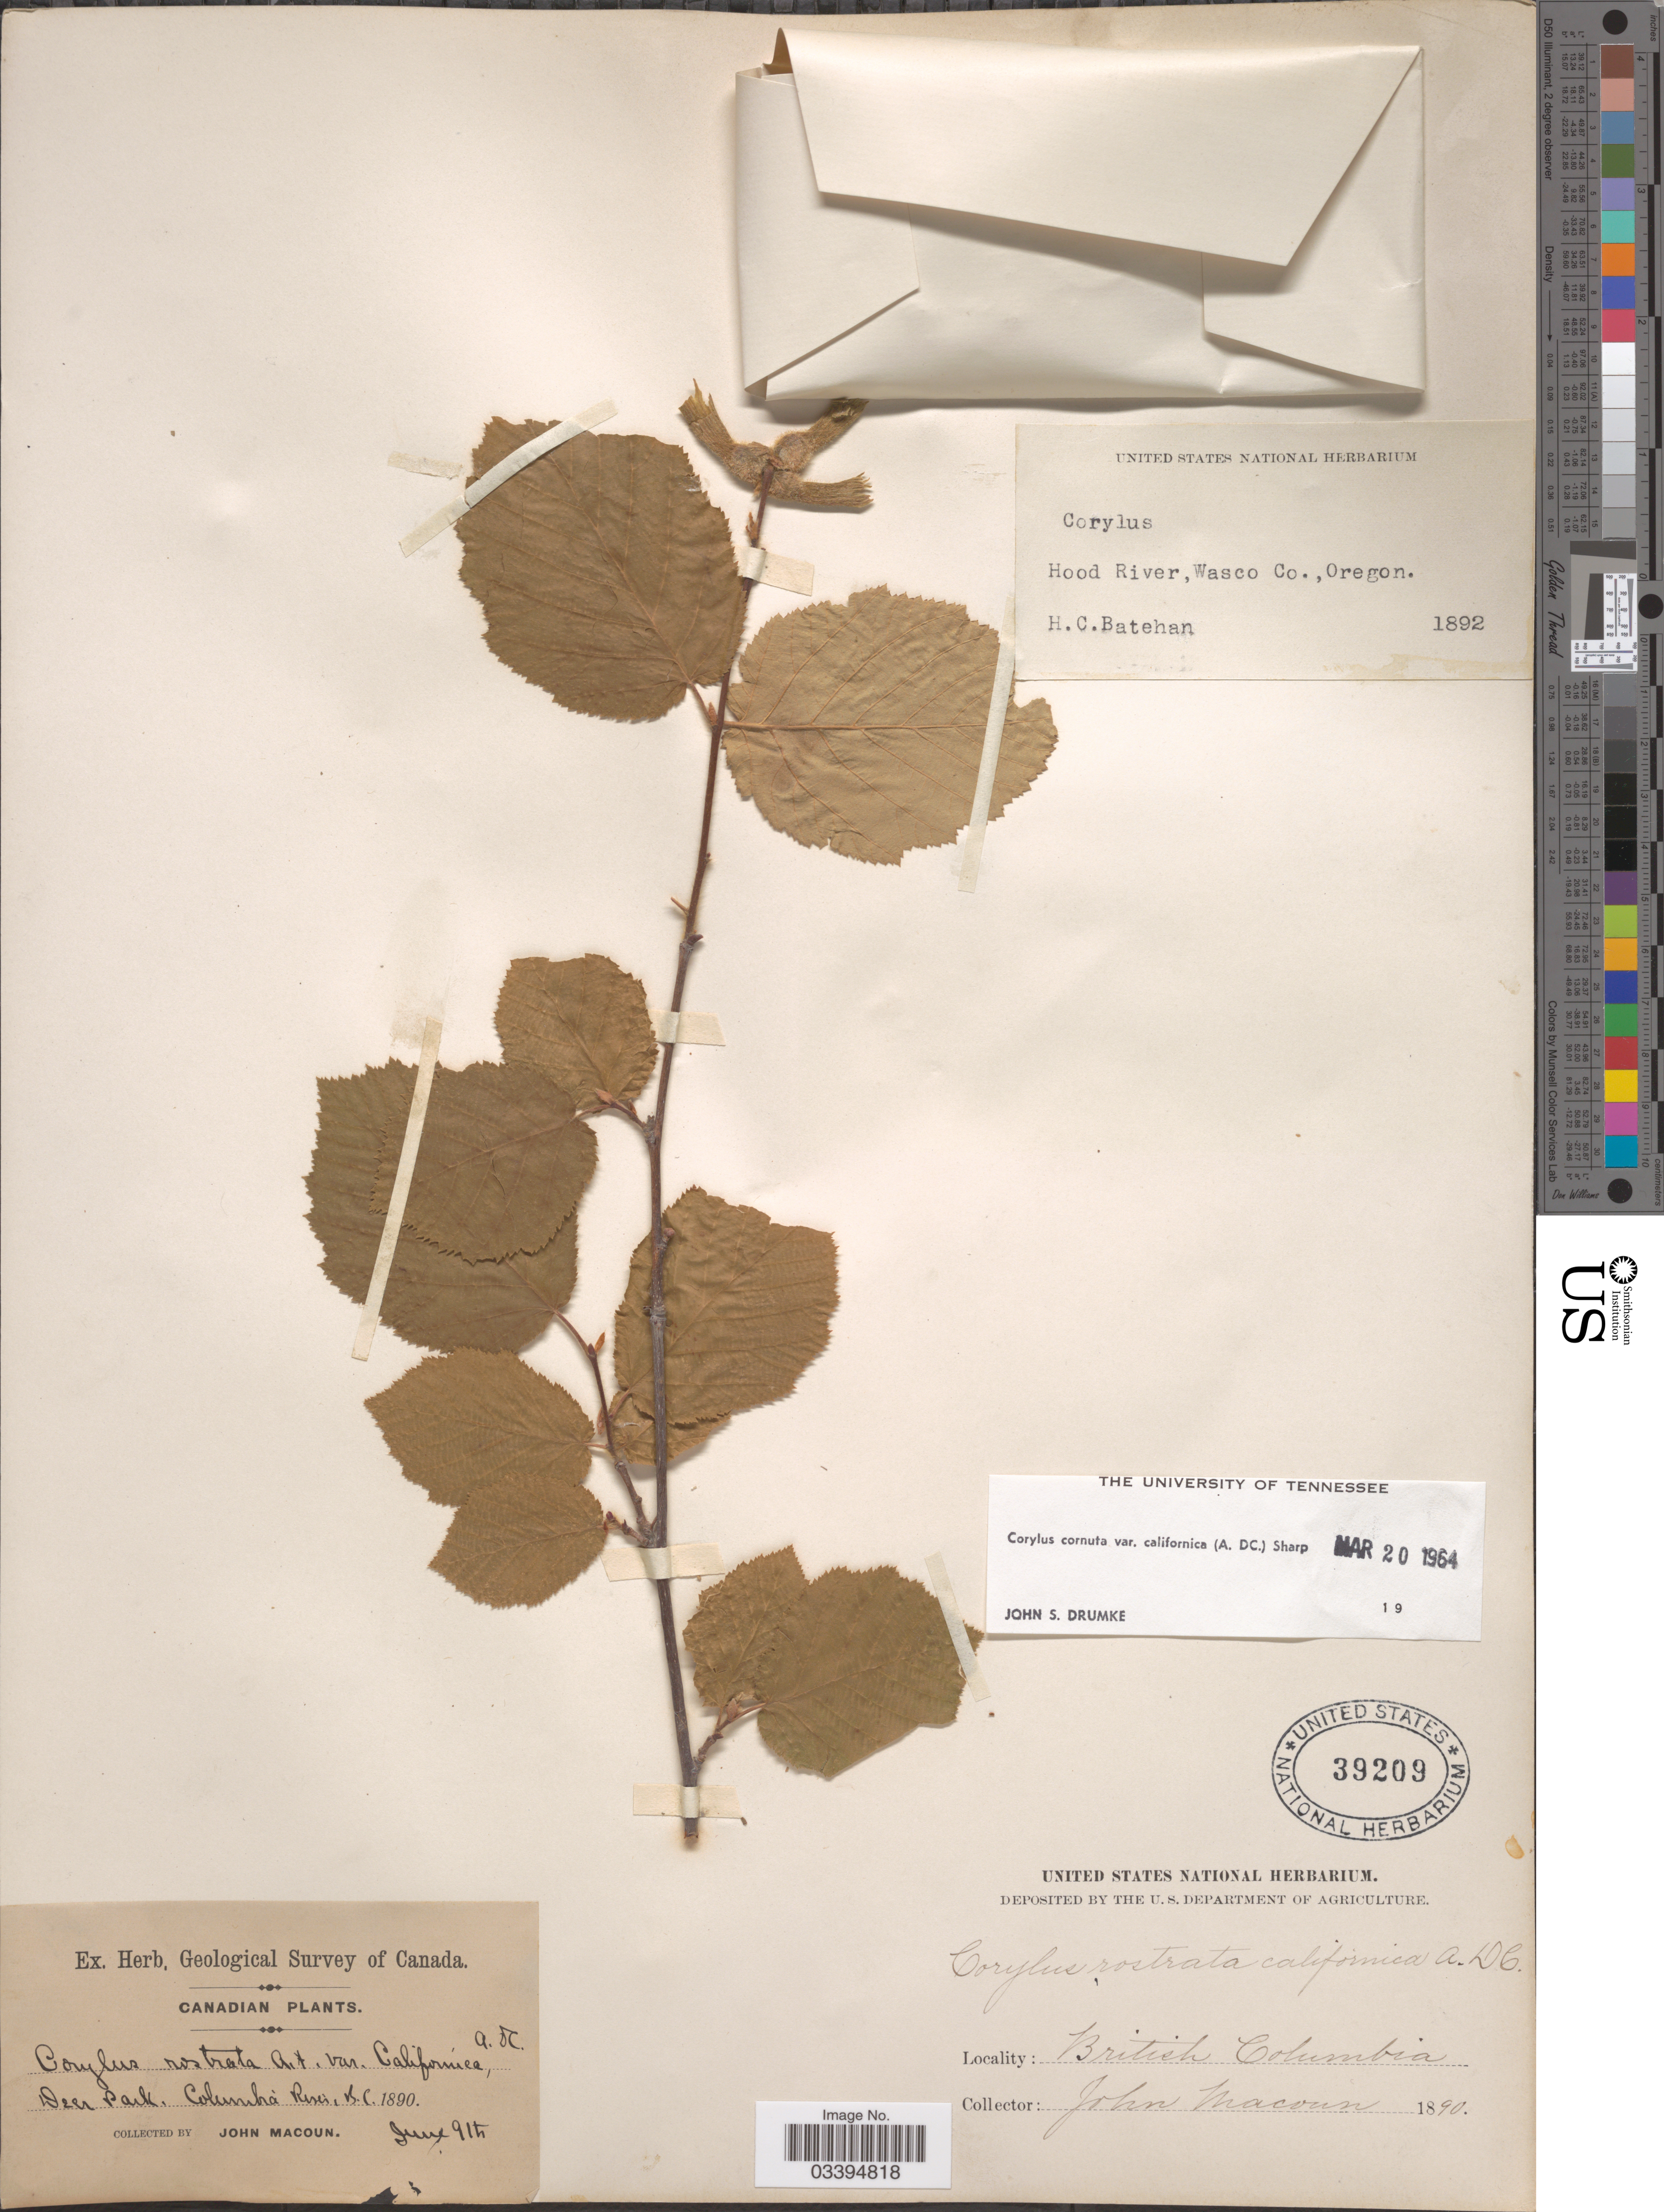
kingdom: Plantae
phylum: Tracheophyta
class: Magnoliopsida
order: Fagales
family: Betulaceae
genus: Corylus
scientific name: Corylus cornuta var. californica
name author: Marshall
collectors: J. Macoun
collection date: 1890-06-09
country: Canada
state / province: British Columbia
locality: Deer Park, Columbia River.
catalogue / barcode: US 39209